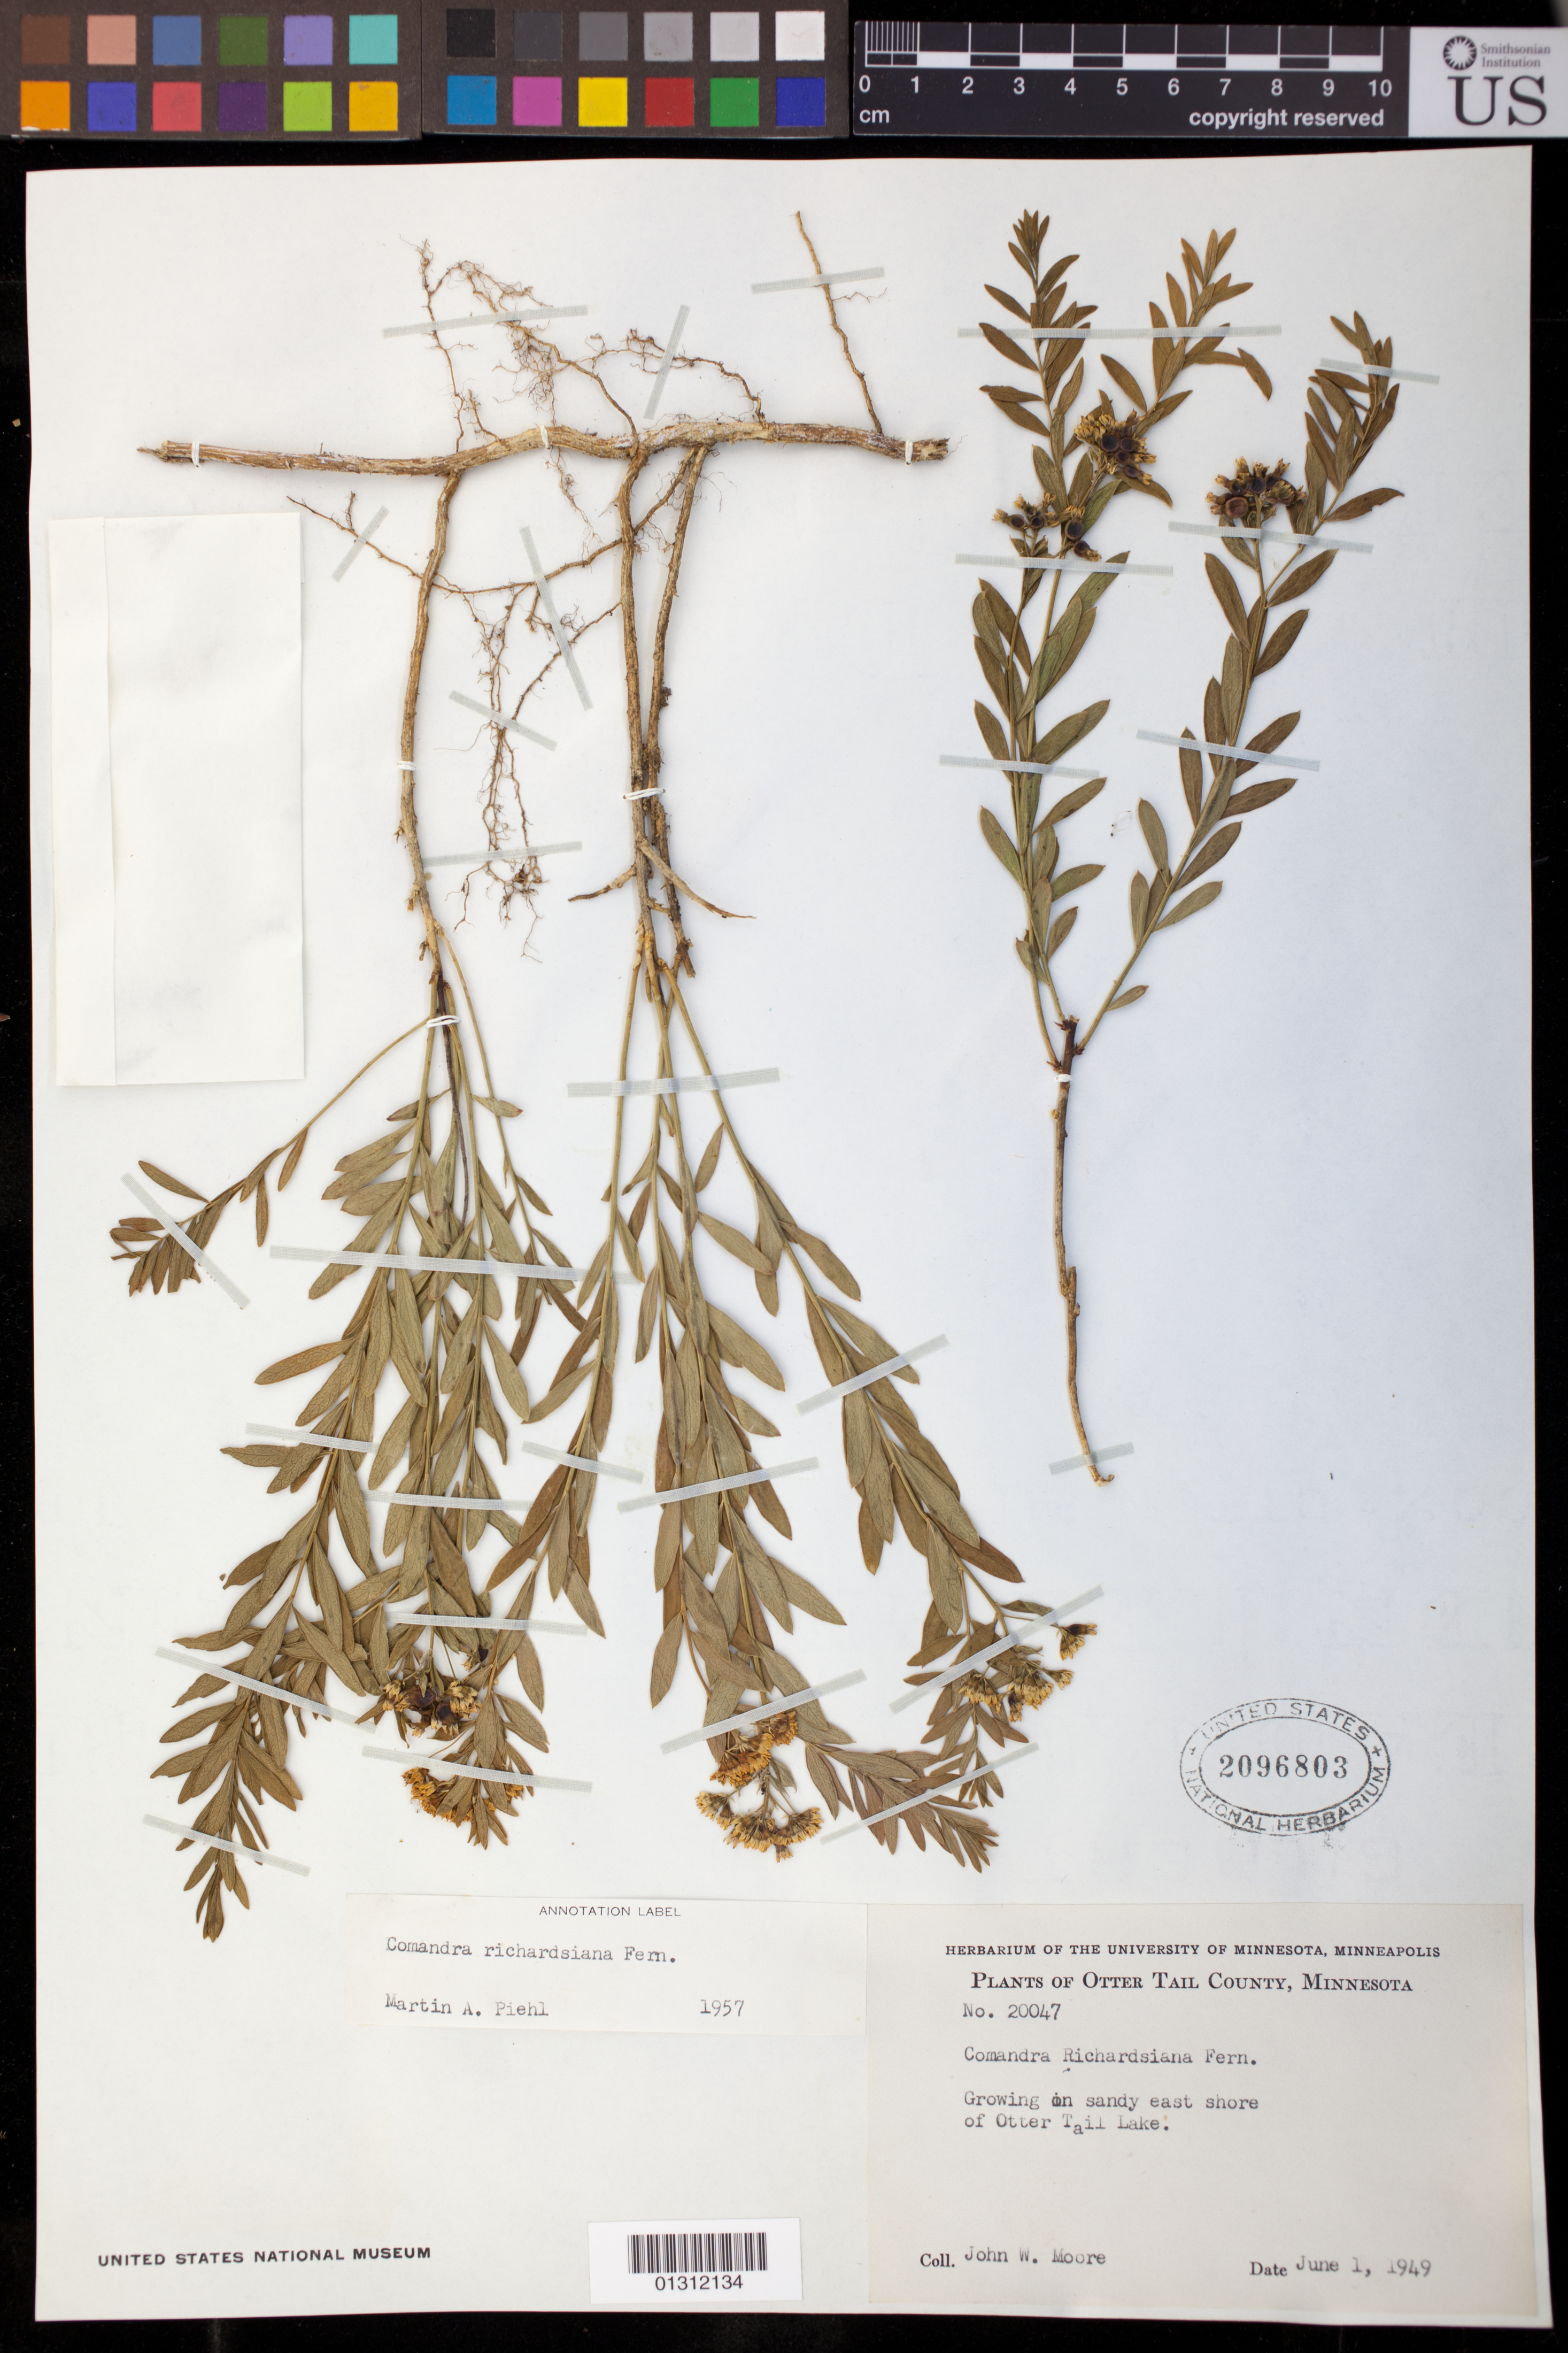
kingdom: Plantae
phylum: Tracheophyta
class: Magnoliopsida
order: Santalales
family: Comandraceae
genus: Comandra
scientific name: Comandra richardsiana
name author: Fernald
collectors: J. Moore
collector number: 20047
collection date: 1949-06-01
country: United States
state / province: Minnesota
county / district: Otter Tail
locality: Growing on sandy east shore of Otter Tail Lake.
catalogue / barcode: US 2096803